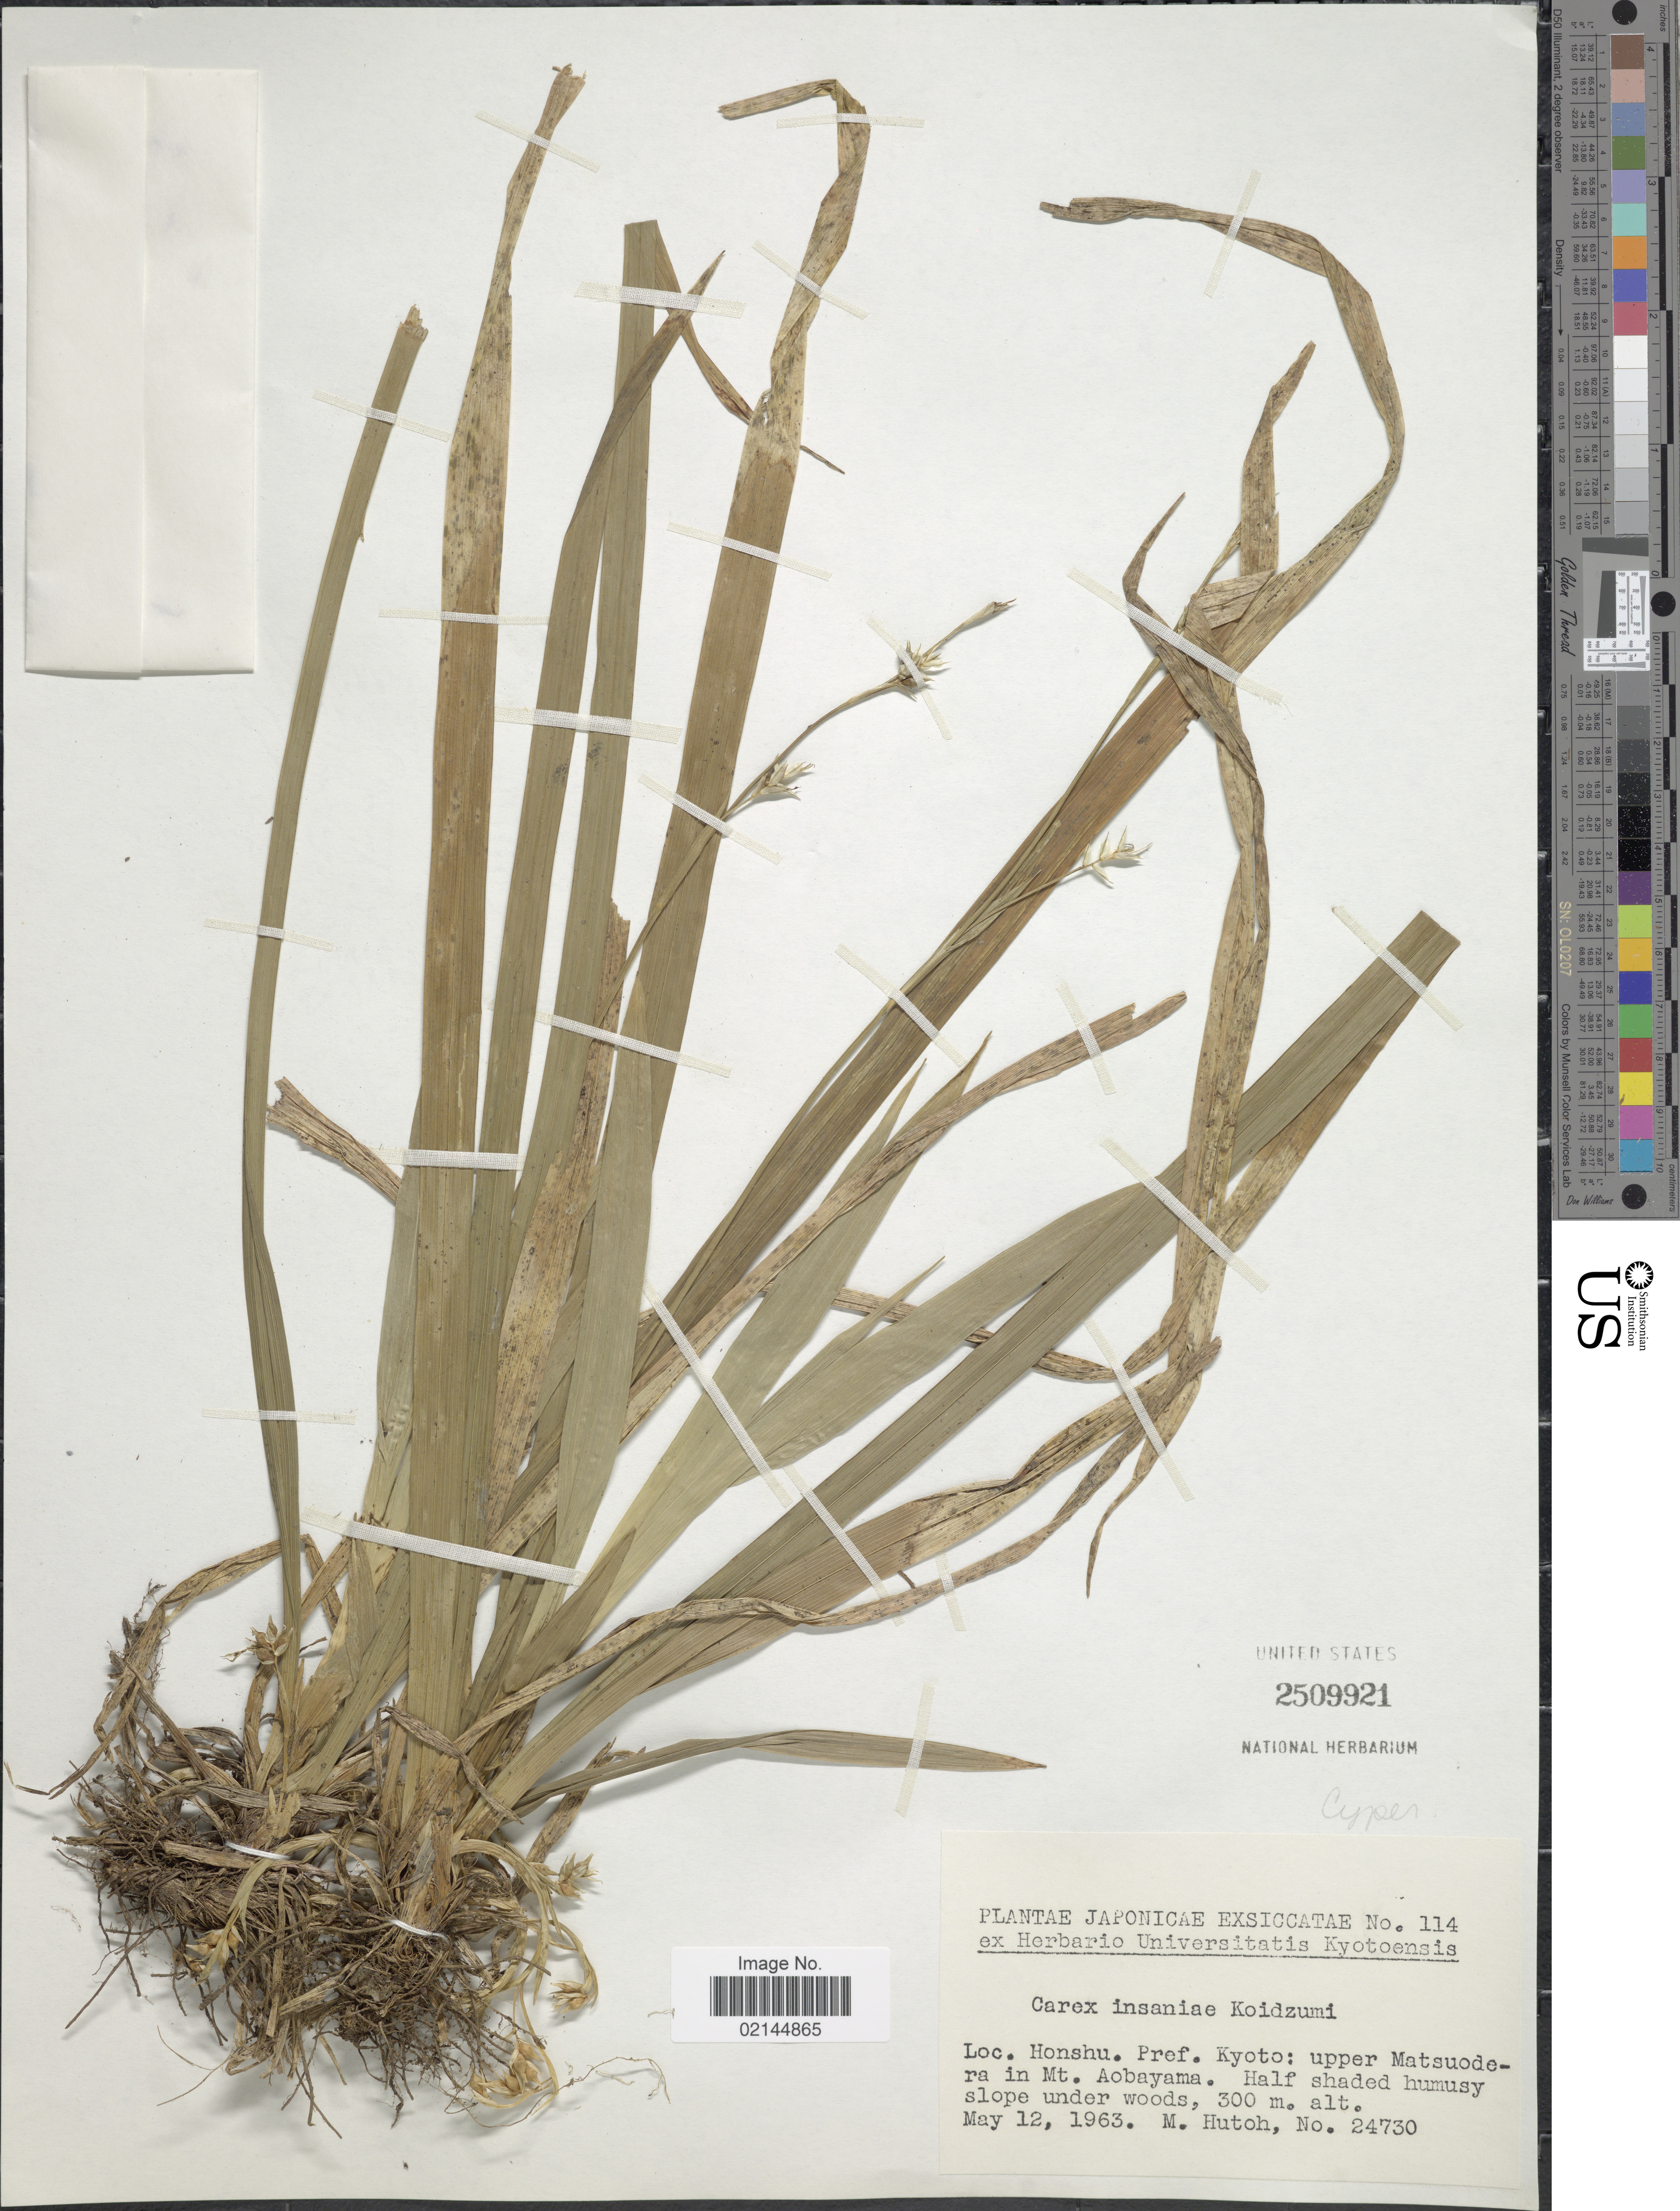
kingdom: Plantae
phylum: Tracheophyta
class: Liliopsida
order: Poales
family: Cyperaceae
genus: Carex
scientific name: Carex insaniae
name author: Koidz.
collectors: M. Hutoh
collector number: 24730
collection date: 1963-05-12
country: Japan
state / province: Kyoto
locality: Honshu. Pref. Kyoto: upper Matsuodera in Mt. Aobayama.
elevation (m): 300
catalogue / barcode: US 2509921